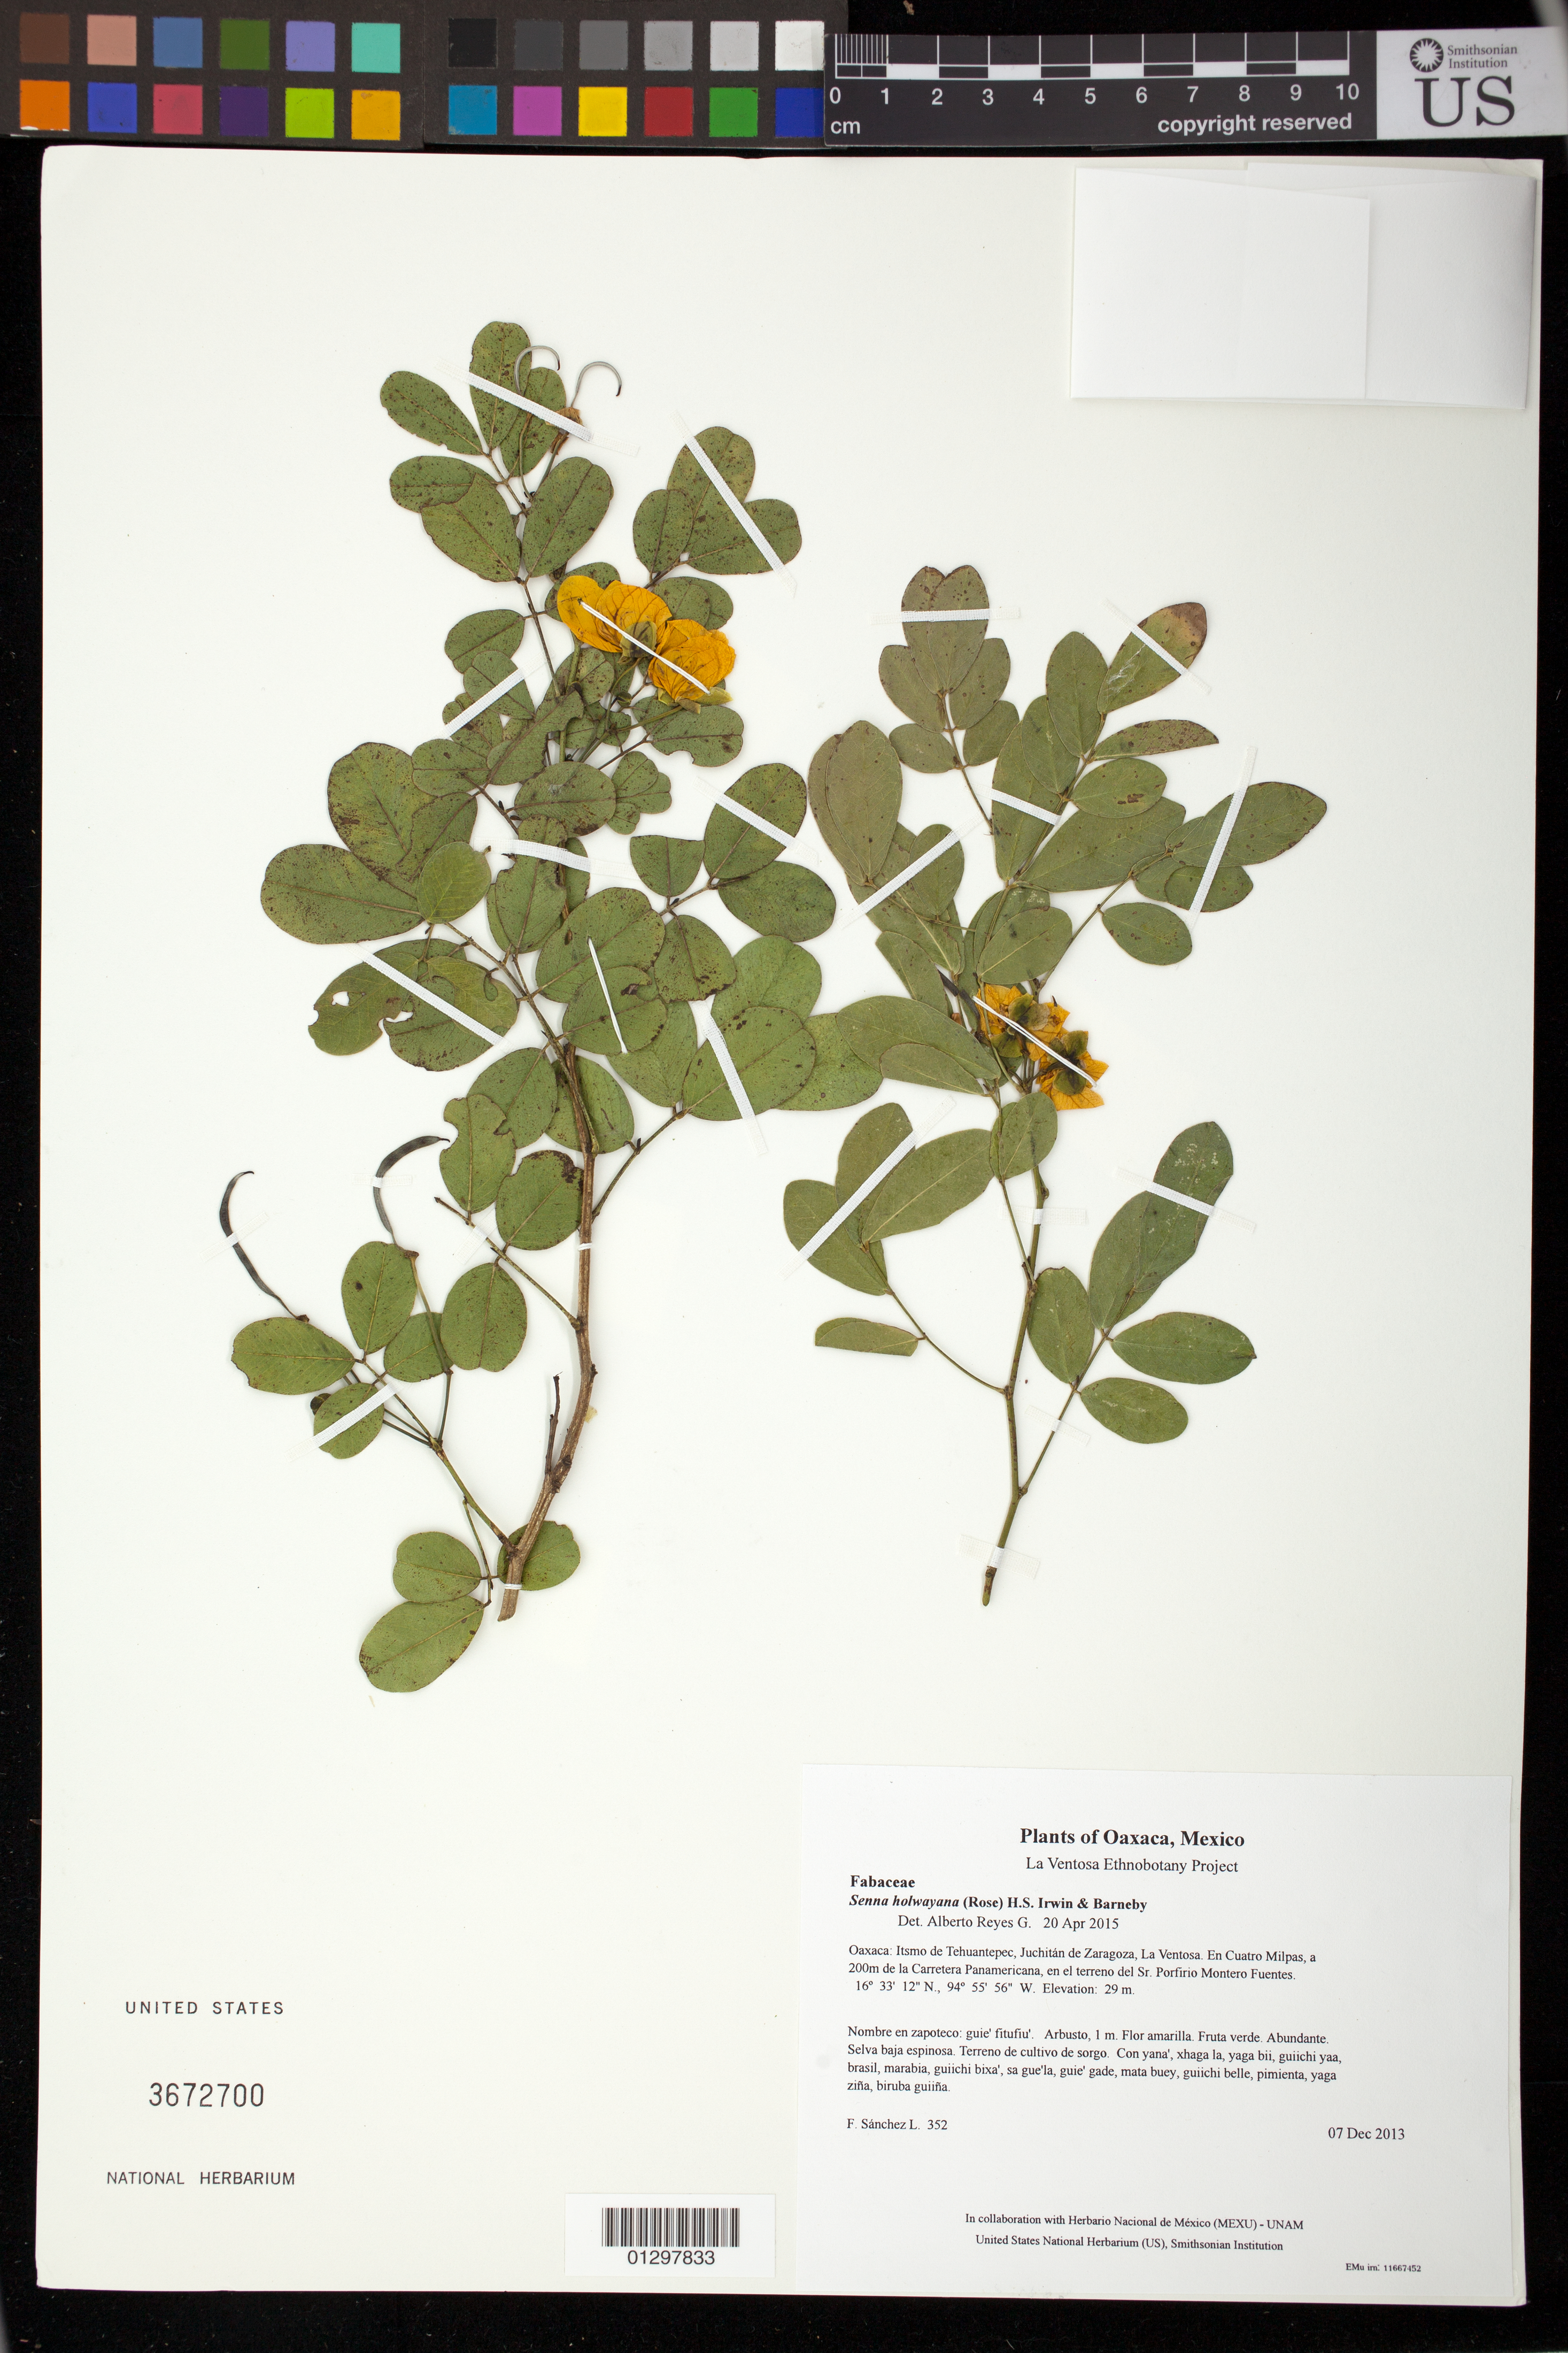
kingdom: Plantae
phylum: Tracheophyta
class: Magnoliopsida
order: Fabales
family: Fabaceae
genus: Senna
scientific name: Senna holwayana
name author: (Rose) H.S. Irwin & Barneby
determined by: Reyes García, A.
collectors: F. Sánchez L.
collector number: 352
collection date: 2013-12-07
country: Mexico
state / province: Oaxaca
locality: Itsmo de Tehuantepec, Juchitán de Zaragoza, La Ventosa. En Cuatro Milpas, a 200m de la Carretera Panamericana, en el terreno del Sr. Porfirio Montero Fuentes.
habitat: Selva baja espinosa. Terreno de cultivo de sorgo.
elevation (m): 29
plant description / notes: JEBOT, MEXU, SERO, US; Yaga bandaga. 1 m. Guie' naguchi. Cuaananaxhi naga'. Stale.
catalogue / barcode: US 3672700